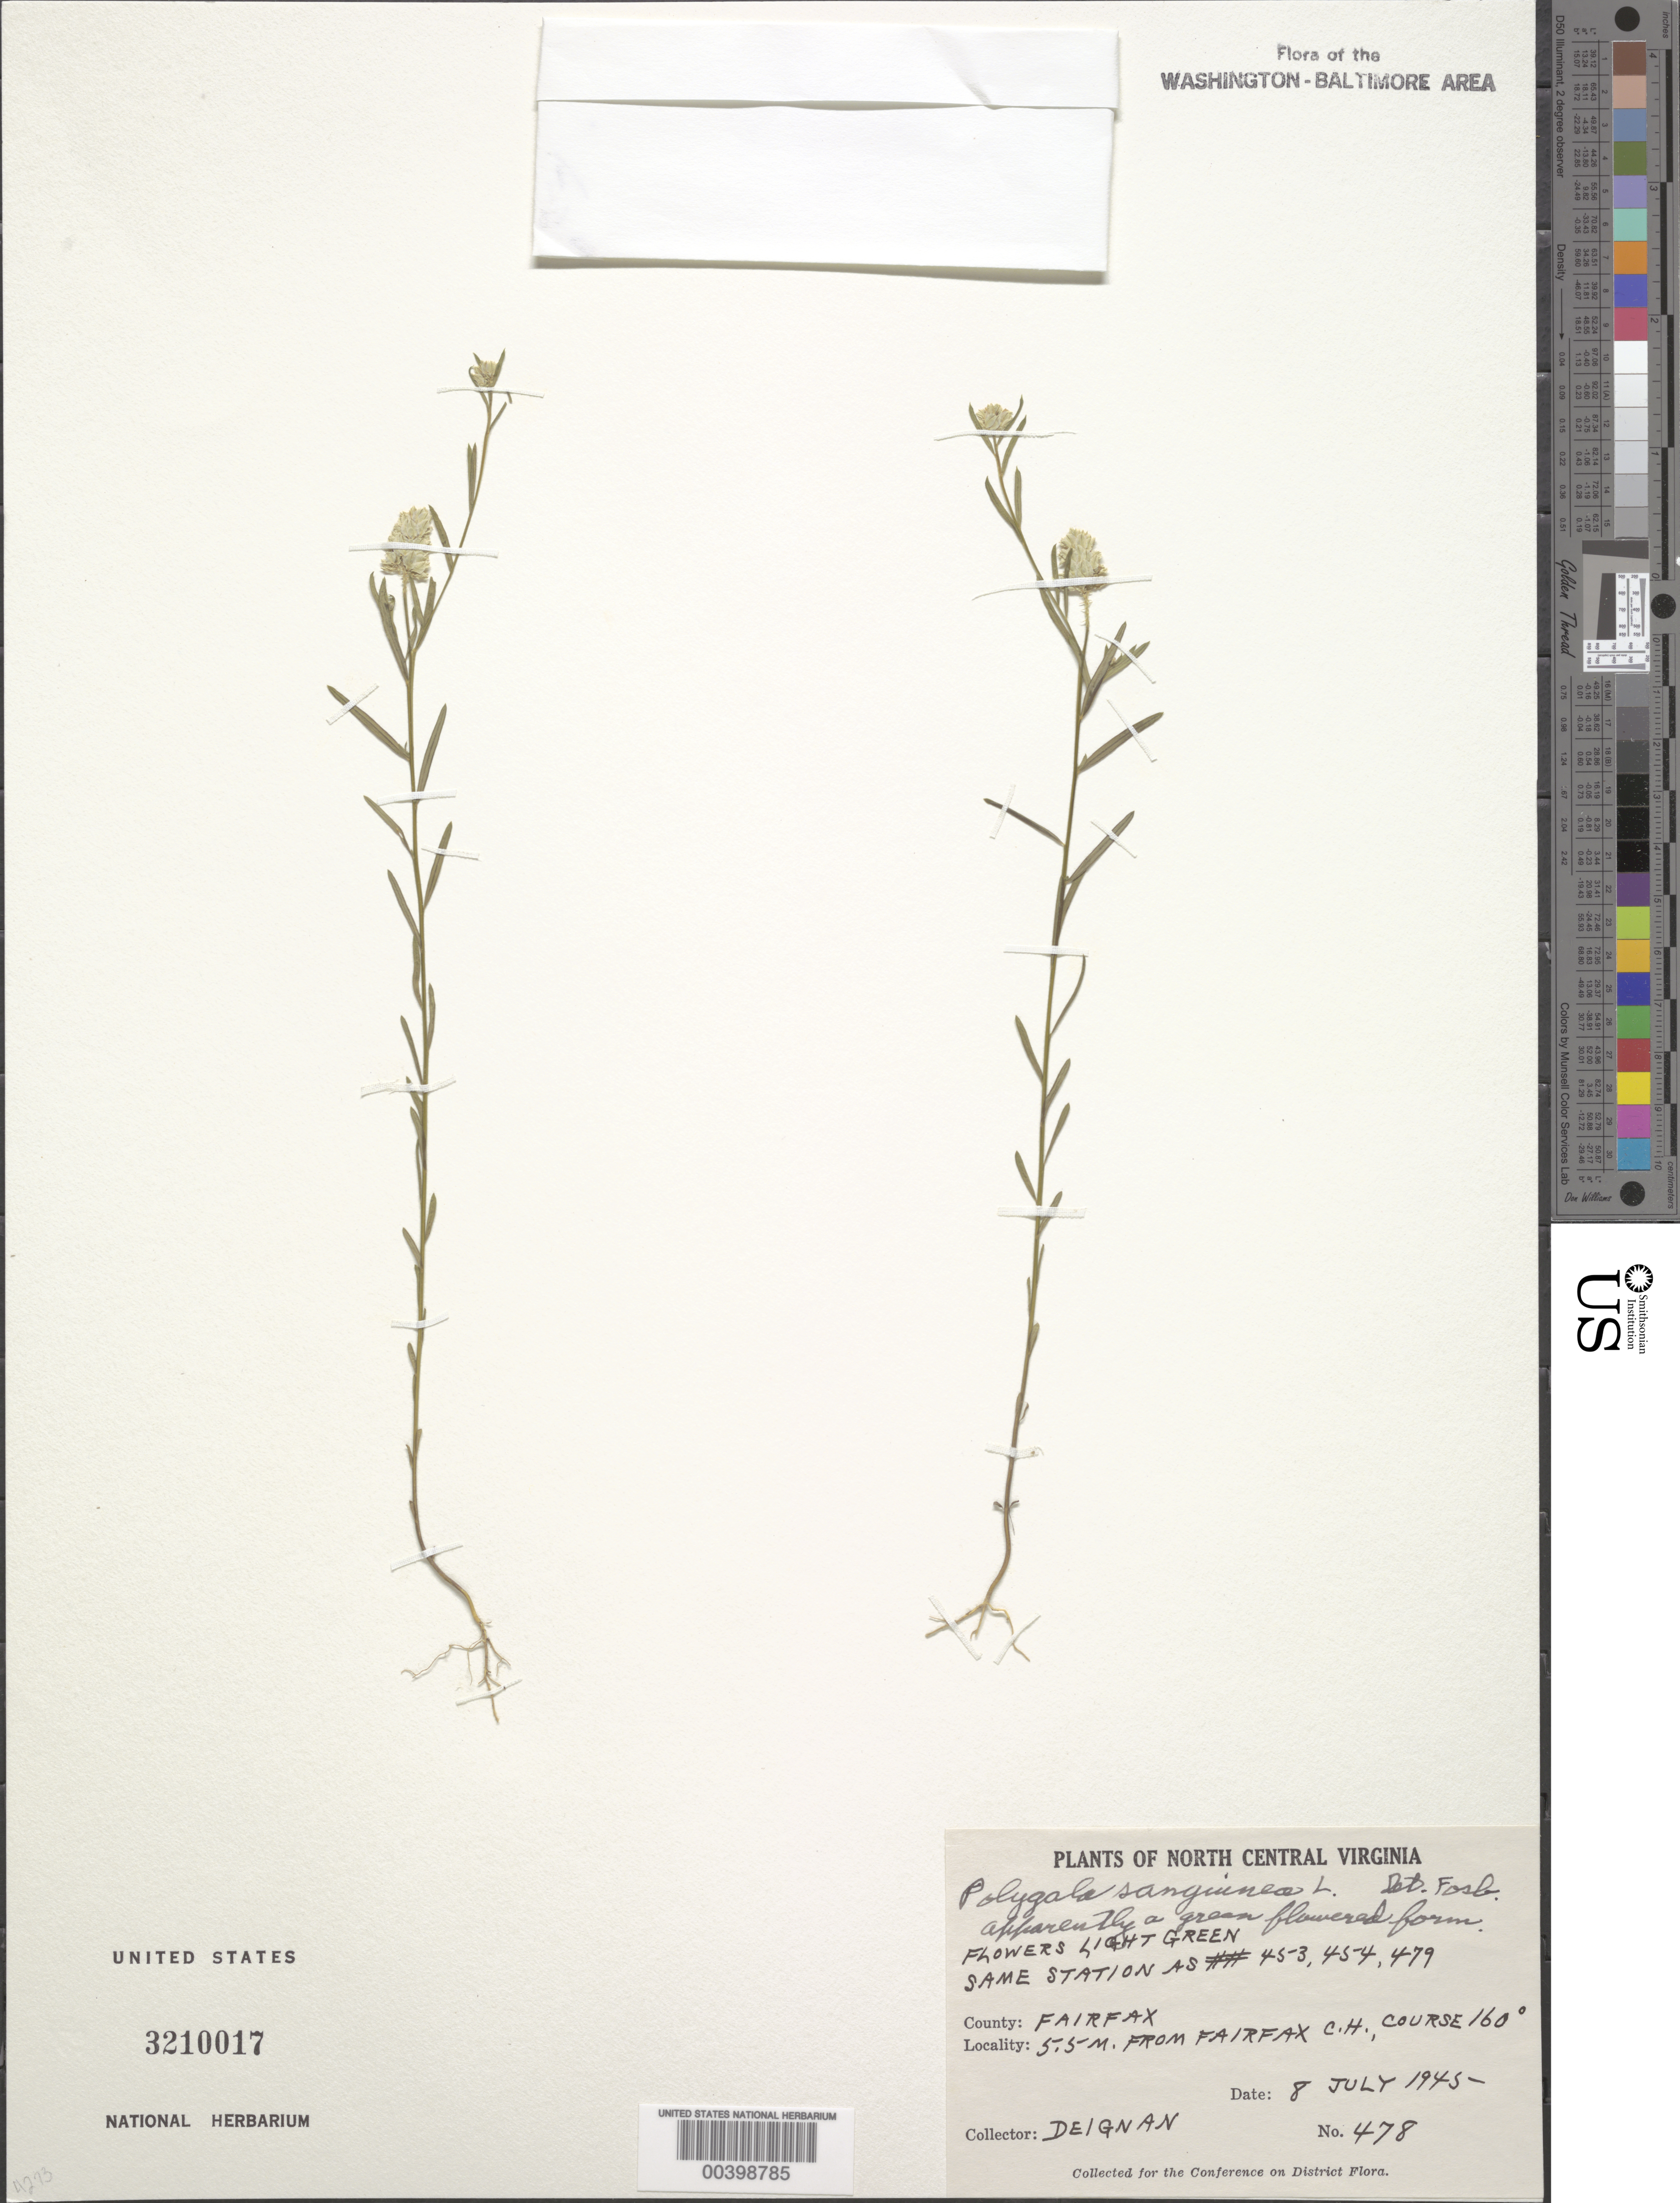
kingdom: Plantae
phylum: Tracheophyta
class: Magnoliopsida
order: Fabales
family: Polygalaceae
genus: Polygala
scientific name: Polygala sanguinea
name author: L.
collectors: H. Deignan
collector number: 478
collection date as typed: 08 Jul 1945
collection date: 1945-07-08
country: United States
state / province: Virginia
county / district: Fairfax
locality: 5.5 Mi from Fairfax County Court House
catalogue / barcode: US 3210017